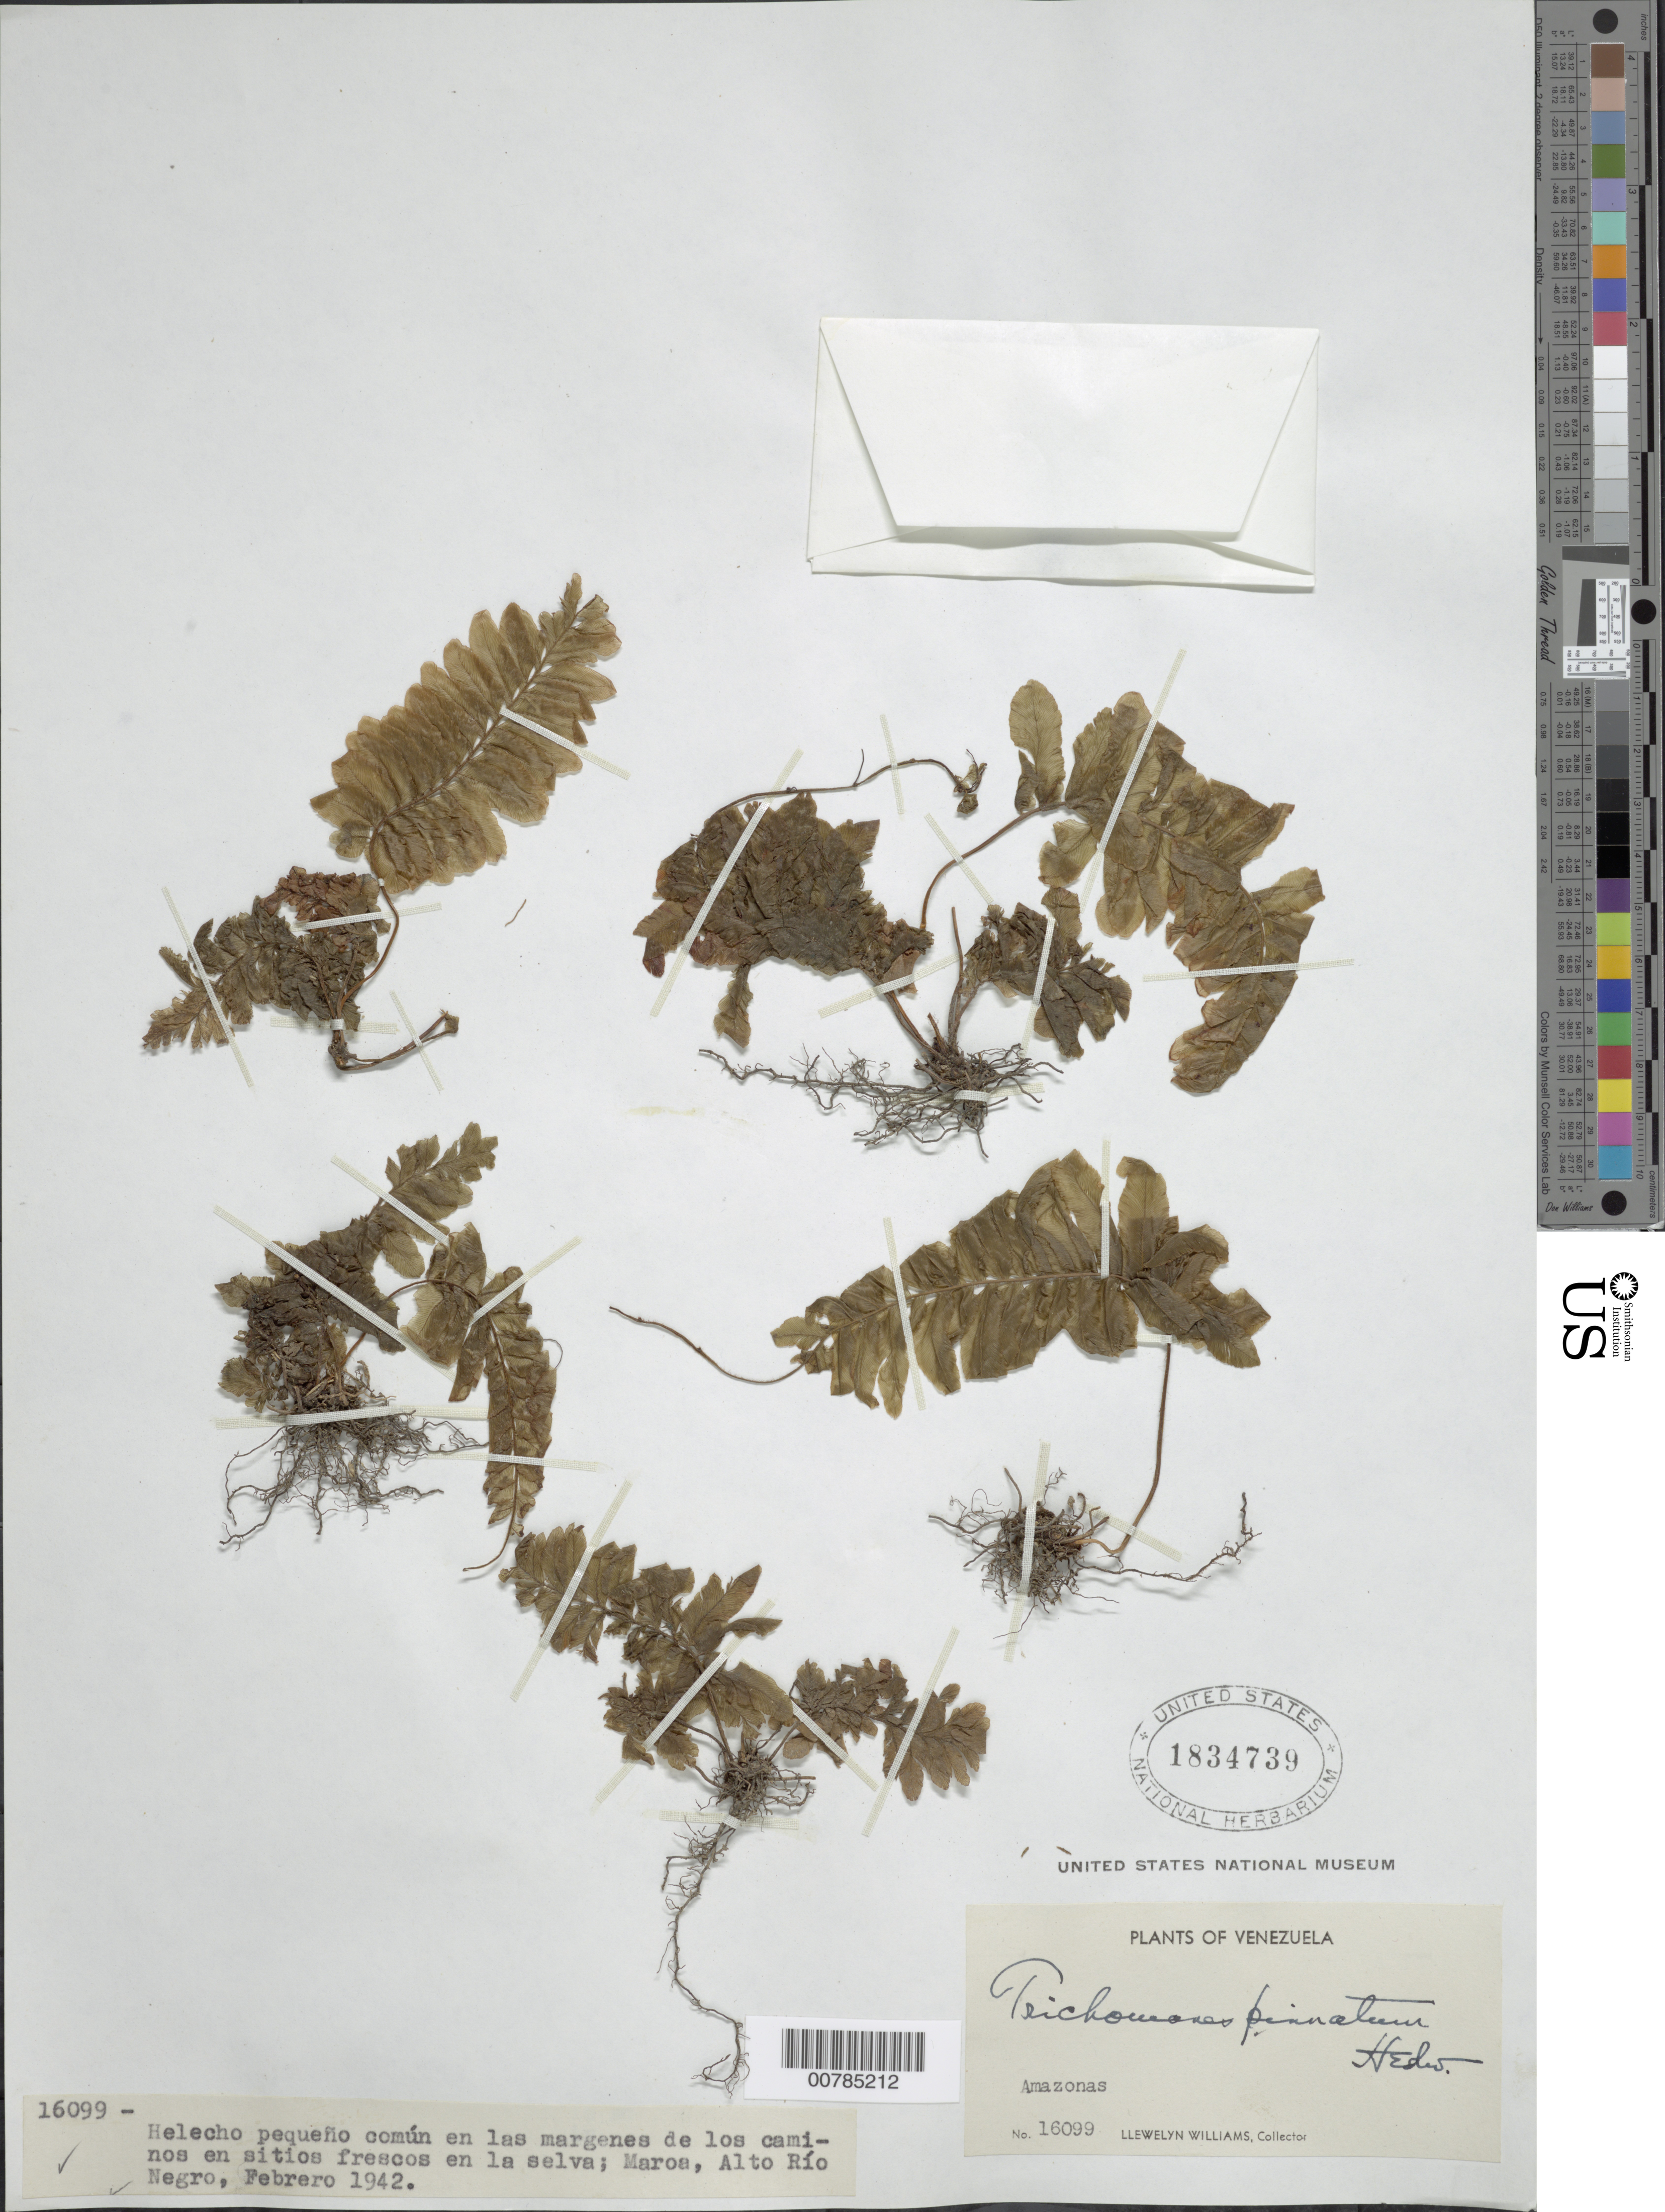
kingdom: Plantae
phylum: Tracheophyta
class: Polypodiopsida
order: Hymenophyllales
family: Hymenophyllaceae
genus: Trichomanes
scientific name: Trichomanes pinnatum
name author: Hedw.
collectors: Ll. Williams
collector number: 16099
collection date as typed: Feb-42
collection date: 1942-02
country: Venezuela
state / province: Amazonas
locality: Alto Río Negro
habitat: Margenes de los caminos en sitios frescos en la selva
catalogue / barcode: US 1834739